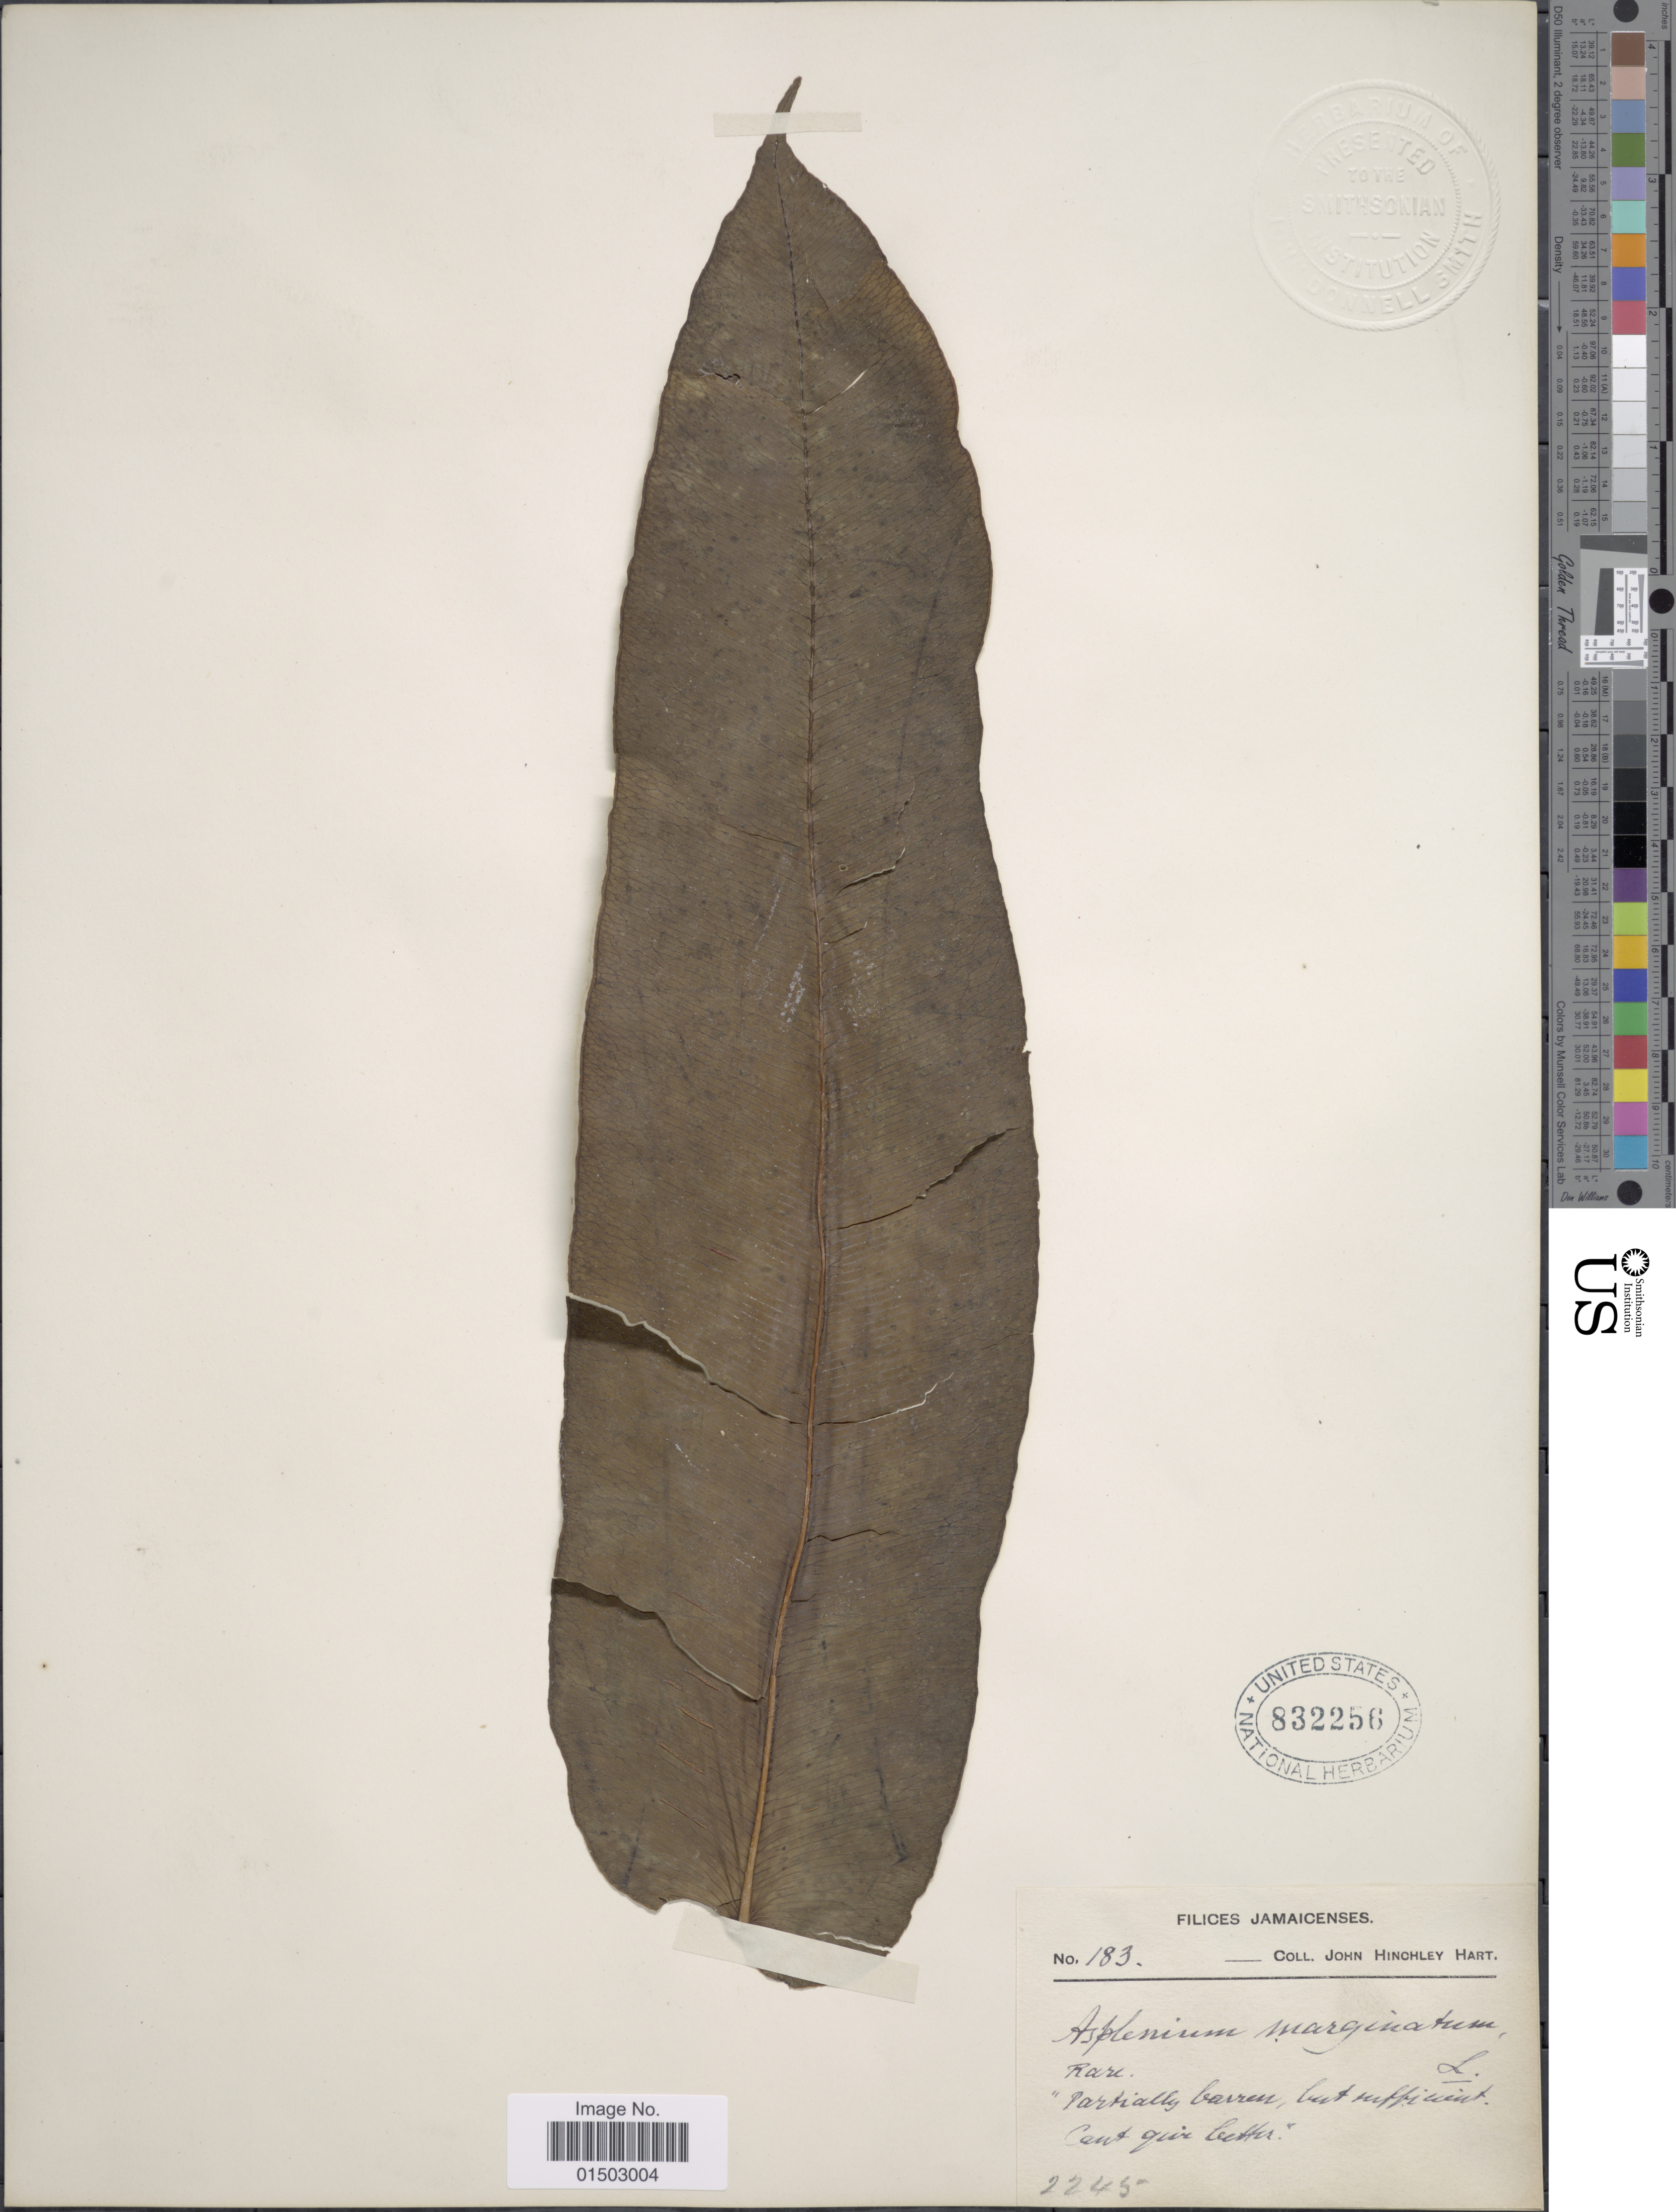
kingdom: Plantae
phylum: Tracheophyta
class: Polypodiopsida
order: Polypodiales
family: Hemidictyaceae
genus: Hemidictyum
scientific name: Hemidictyum marginatum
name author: (L.) C. Presl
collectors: J. H. Hart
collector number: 183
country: Jamaica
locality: Filices Jamaicenses.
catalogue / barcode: US 832256